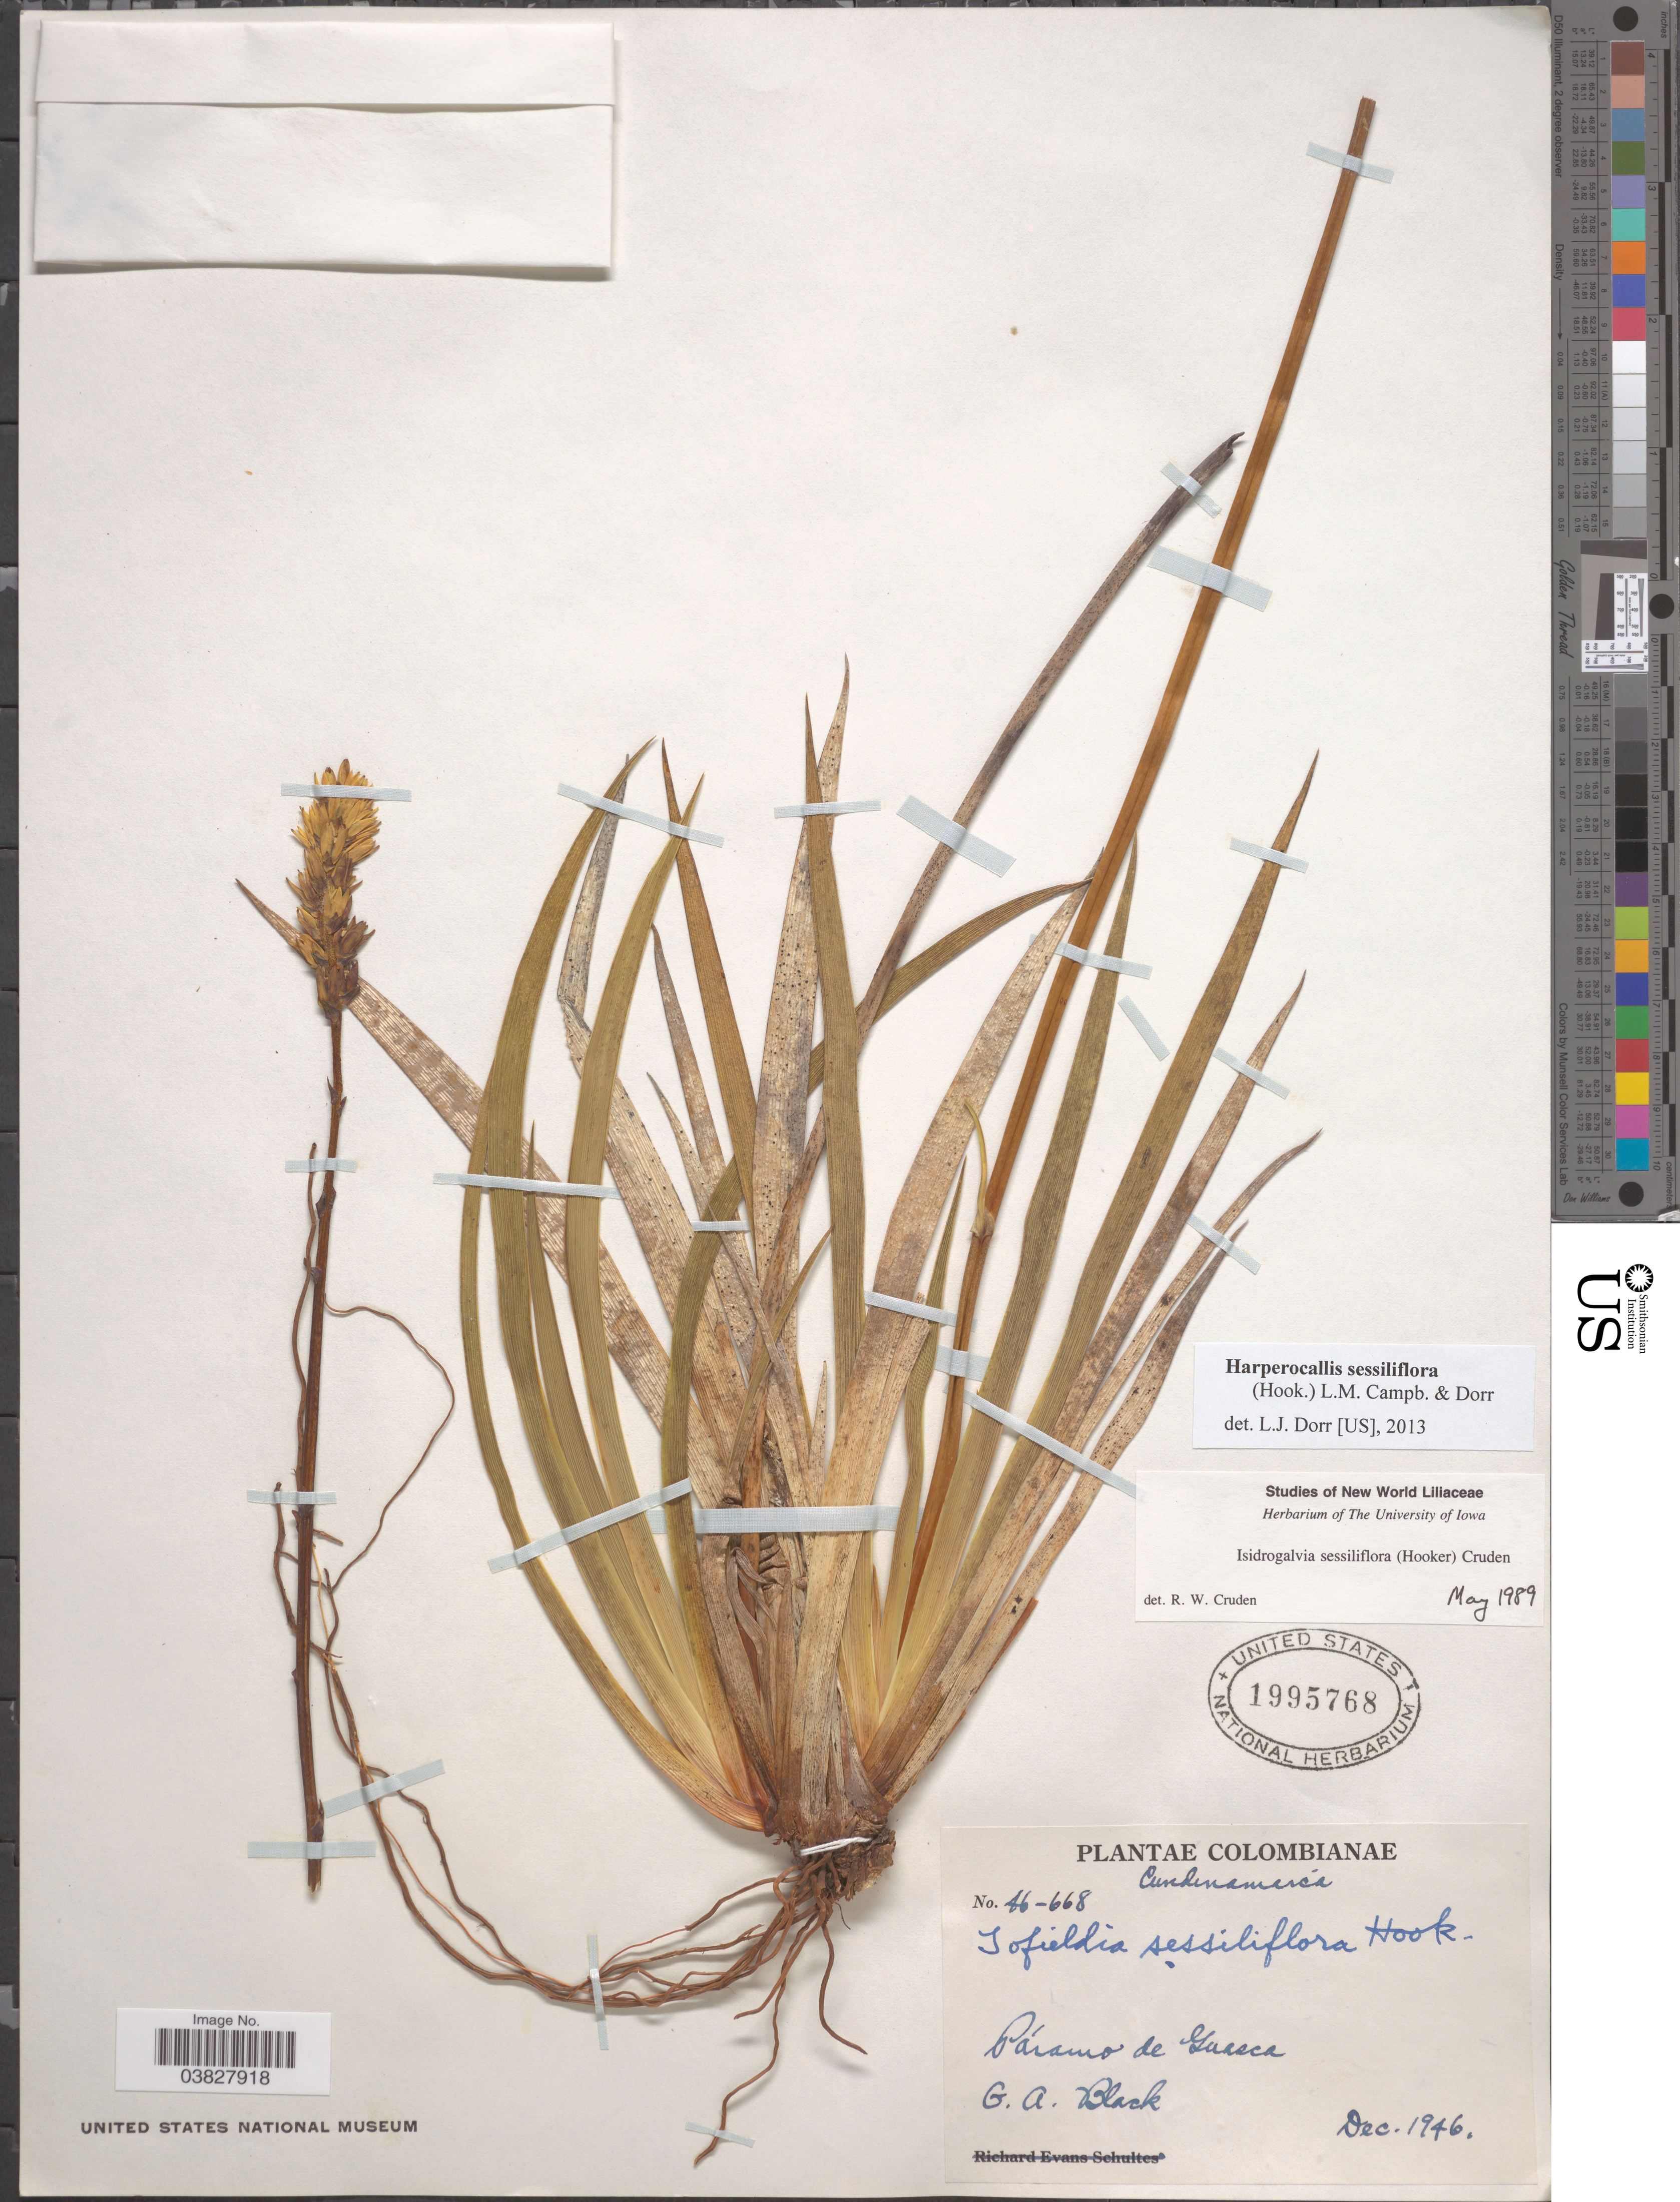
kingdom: Plantae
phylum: Tracheophyta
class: Liliopsida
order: Alismatales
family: Tofieldiaceae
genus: Harperocallis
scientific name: Harperocallis sessiliflora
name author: (Hook.) L.M. Campb. & Dorr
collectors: G. A. Black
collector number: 46-668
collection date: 1946-12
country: Colombia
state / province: Cundinamarca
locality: Páramo de Guasca.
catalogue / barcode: US 1995768